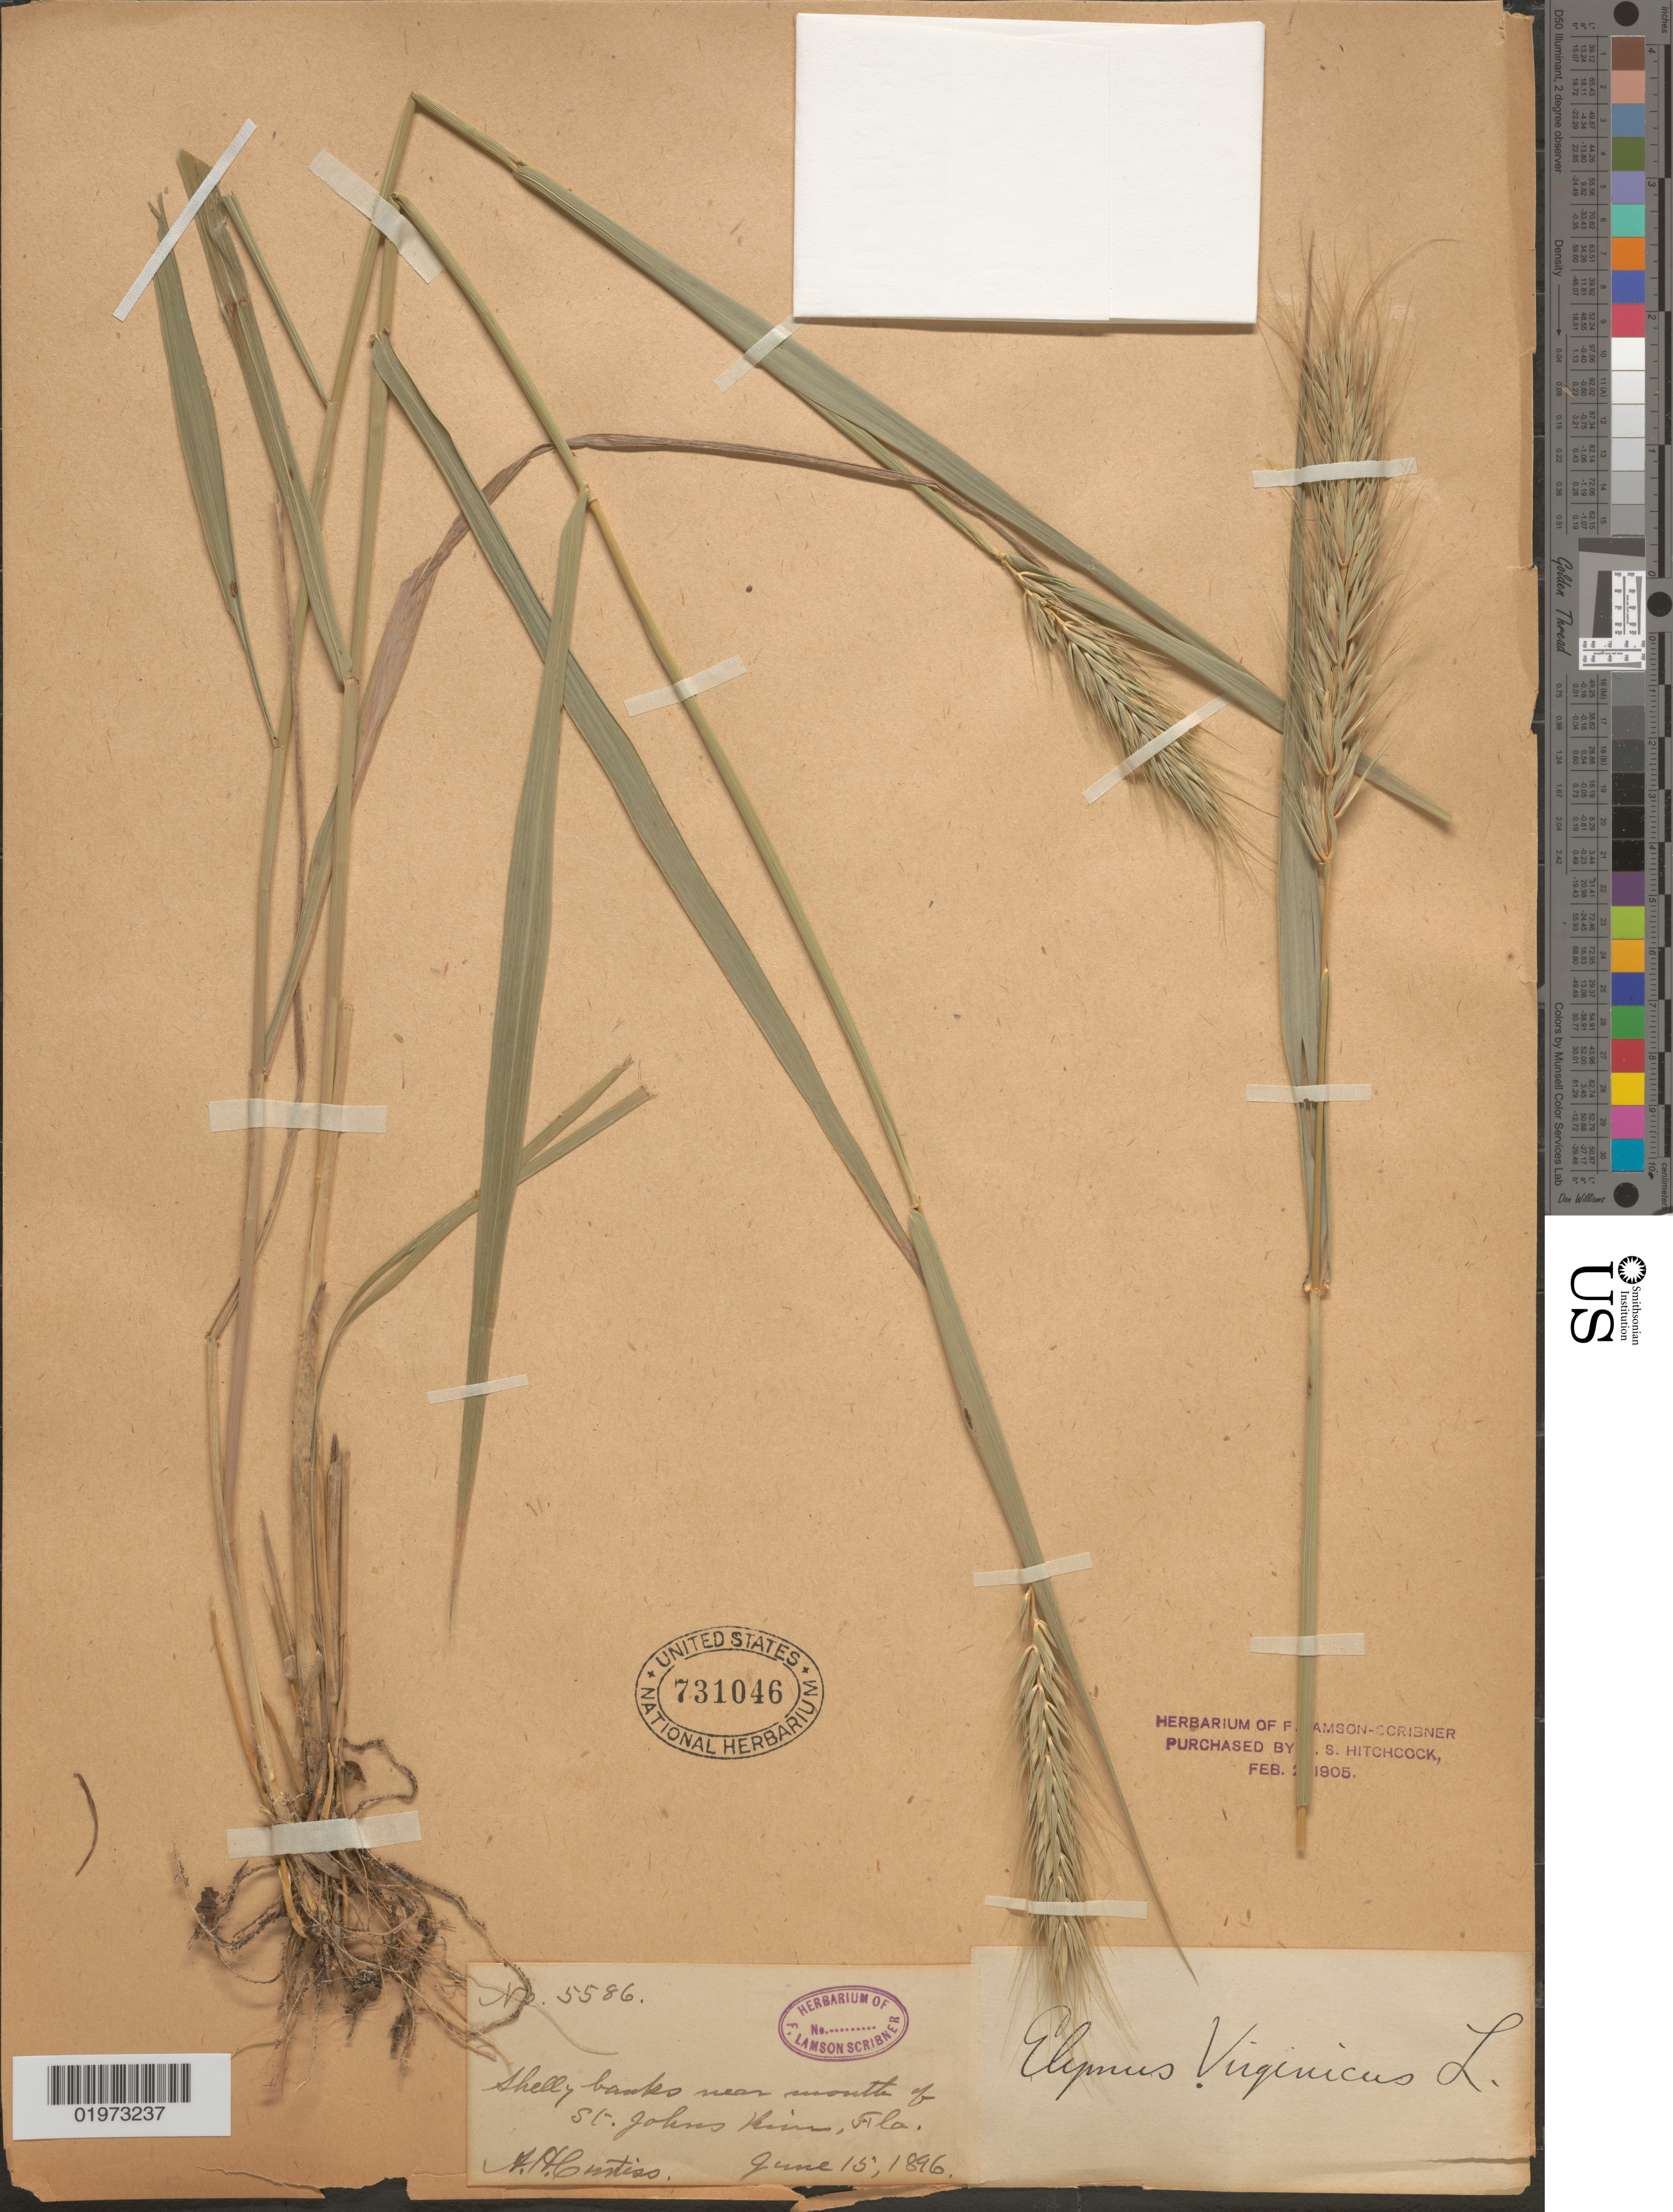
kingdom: Plantae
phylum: Tracheophyta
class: Liliopsida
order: Poales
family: Poaceae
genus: Elymus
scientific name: Elymus virginicus var. virginicus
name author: L.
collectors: A. H. Curtiss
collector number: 5586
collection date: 1896-06-15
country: United States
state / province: Florida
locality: Shelly banks near mouth of St. Johns River.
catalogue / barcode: US 731046